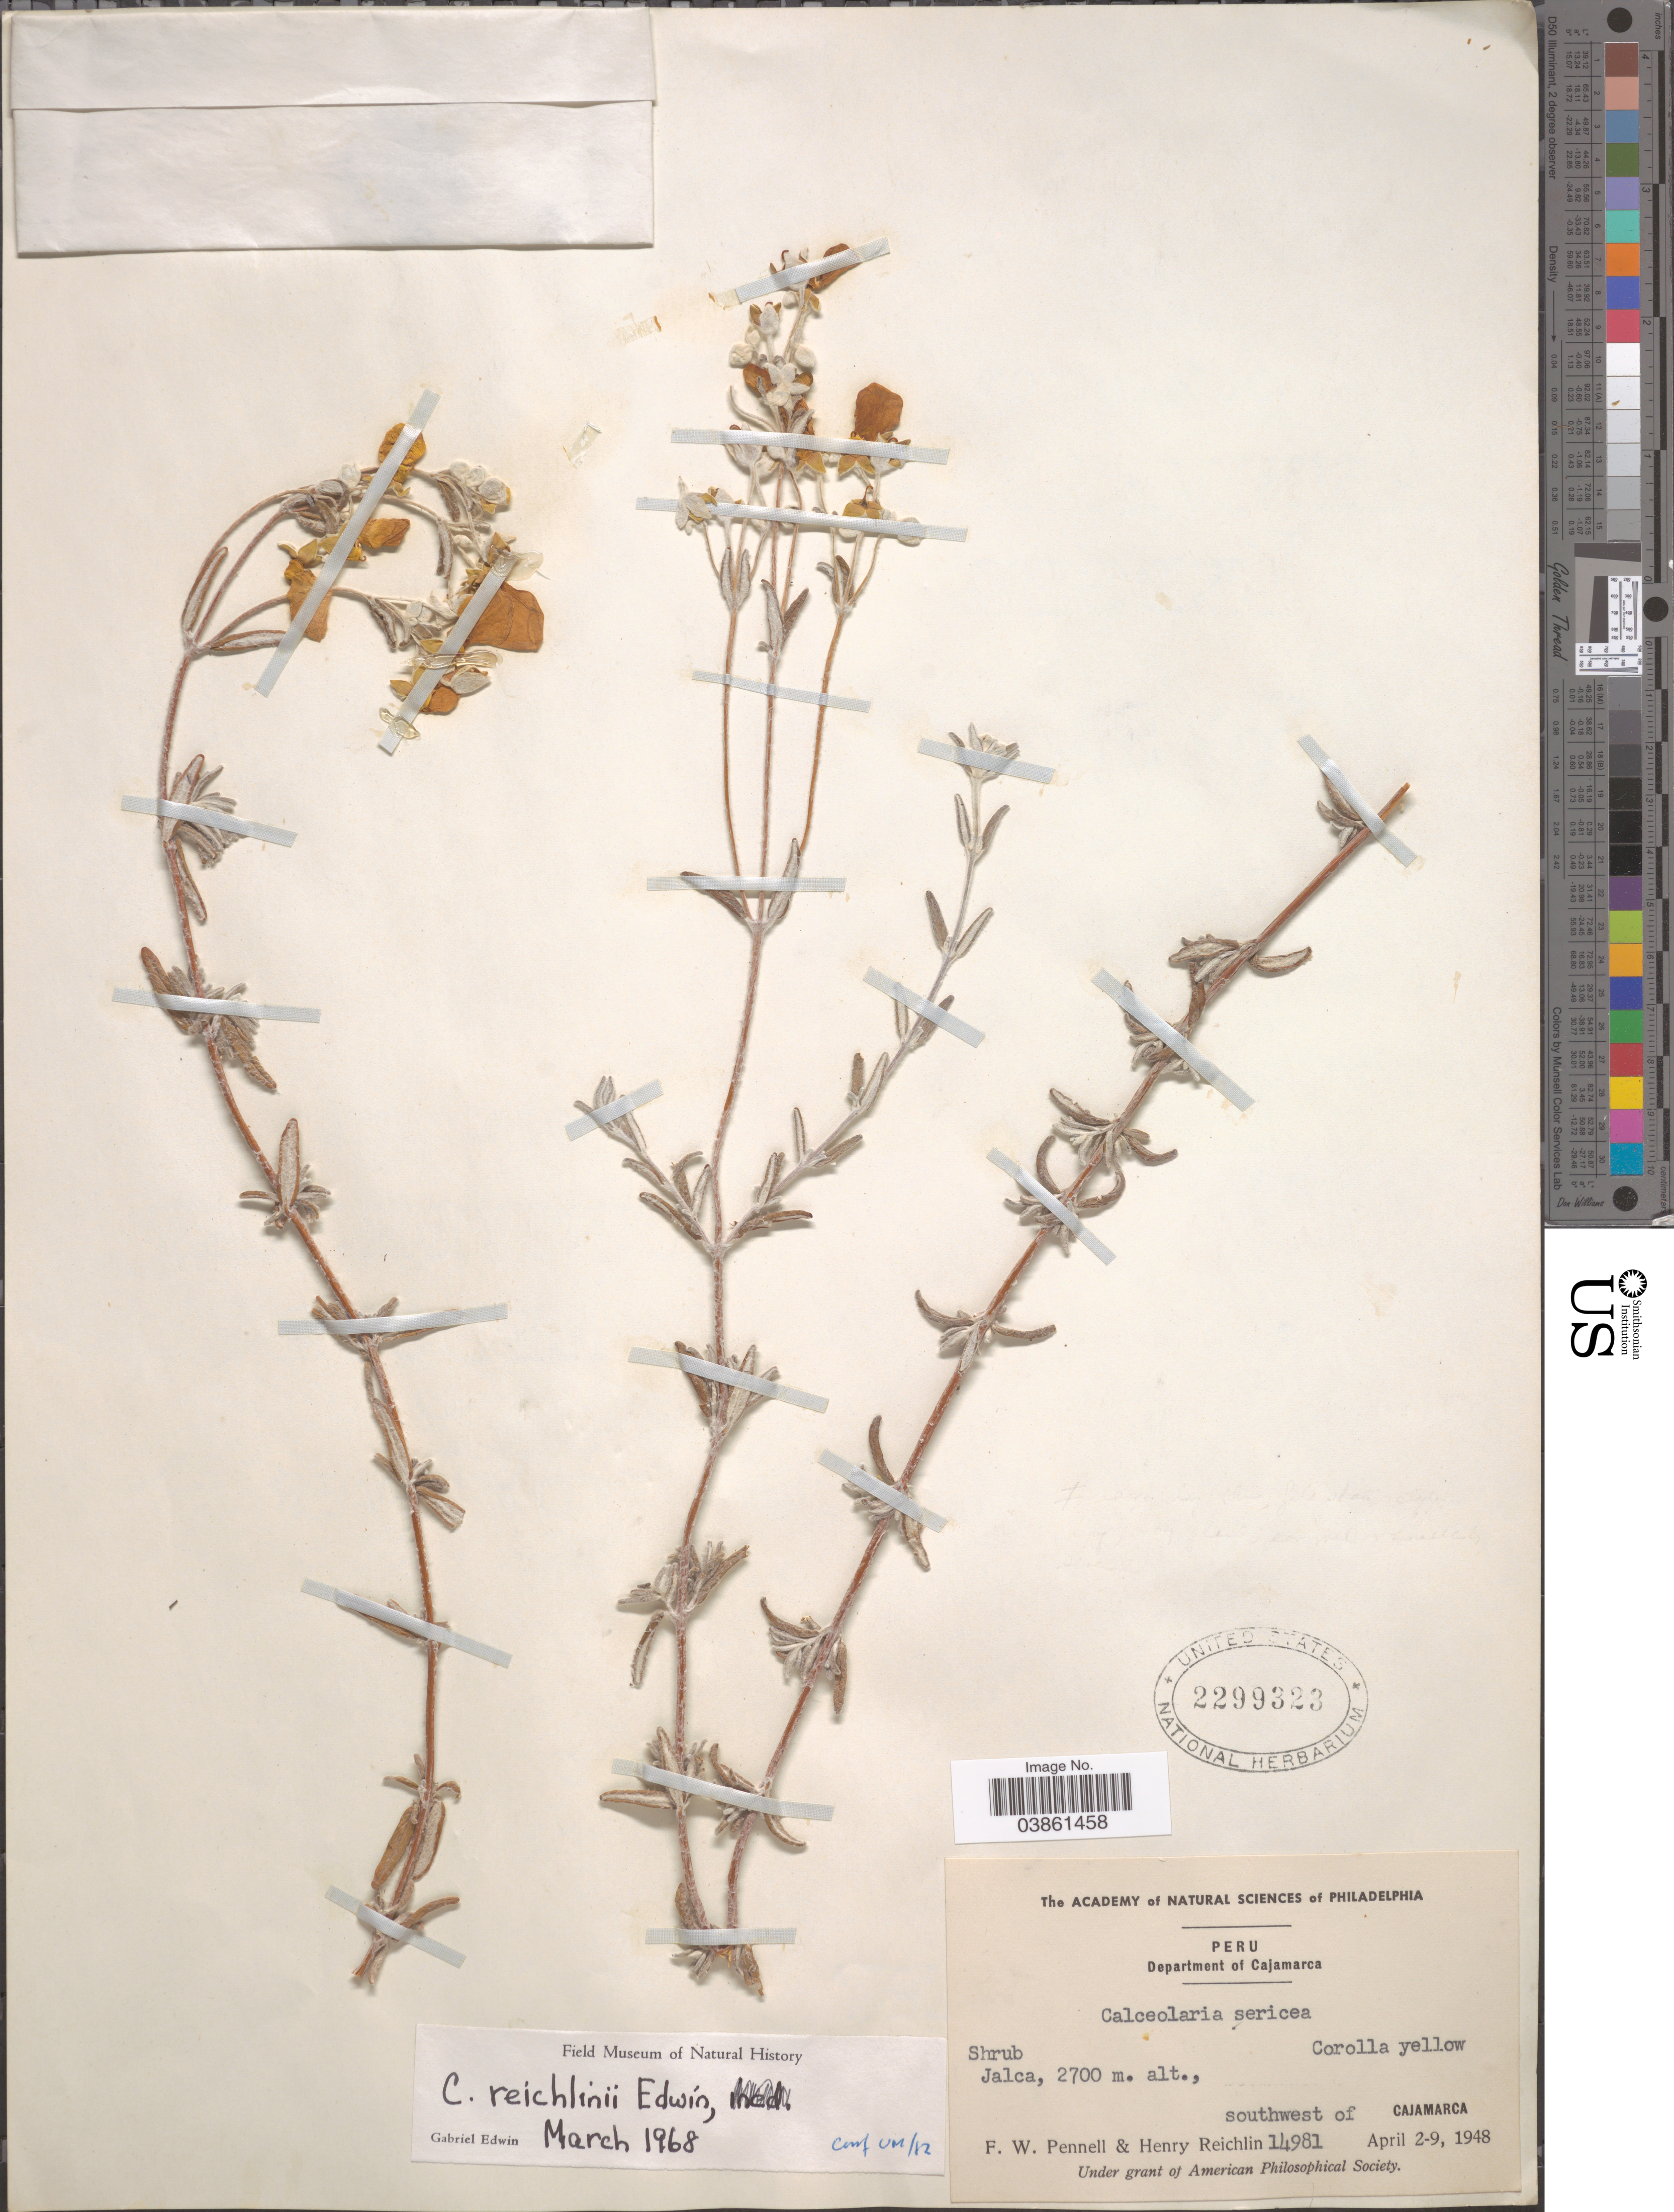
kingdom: Plantae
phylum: Tracheophyta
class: Magnoliopsida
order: Lamiales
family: Calceolariaceae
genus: Calceolaria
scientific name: Calceolaria reichlinii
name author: Edwin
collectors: F. W. Pennell & H. Reichlin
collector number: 14981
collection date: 1948-04-02/1948-04-09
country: Peru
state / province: Cajamarca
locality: Department of Cajamarca. Jalca, southwest of Cajamarca.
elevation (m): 2700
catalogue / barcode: US 2299323